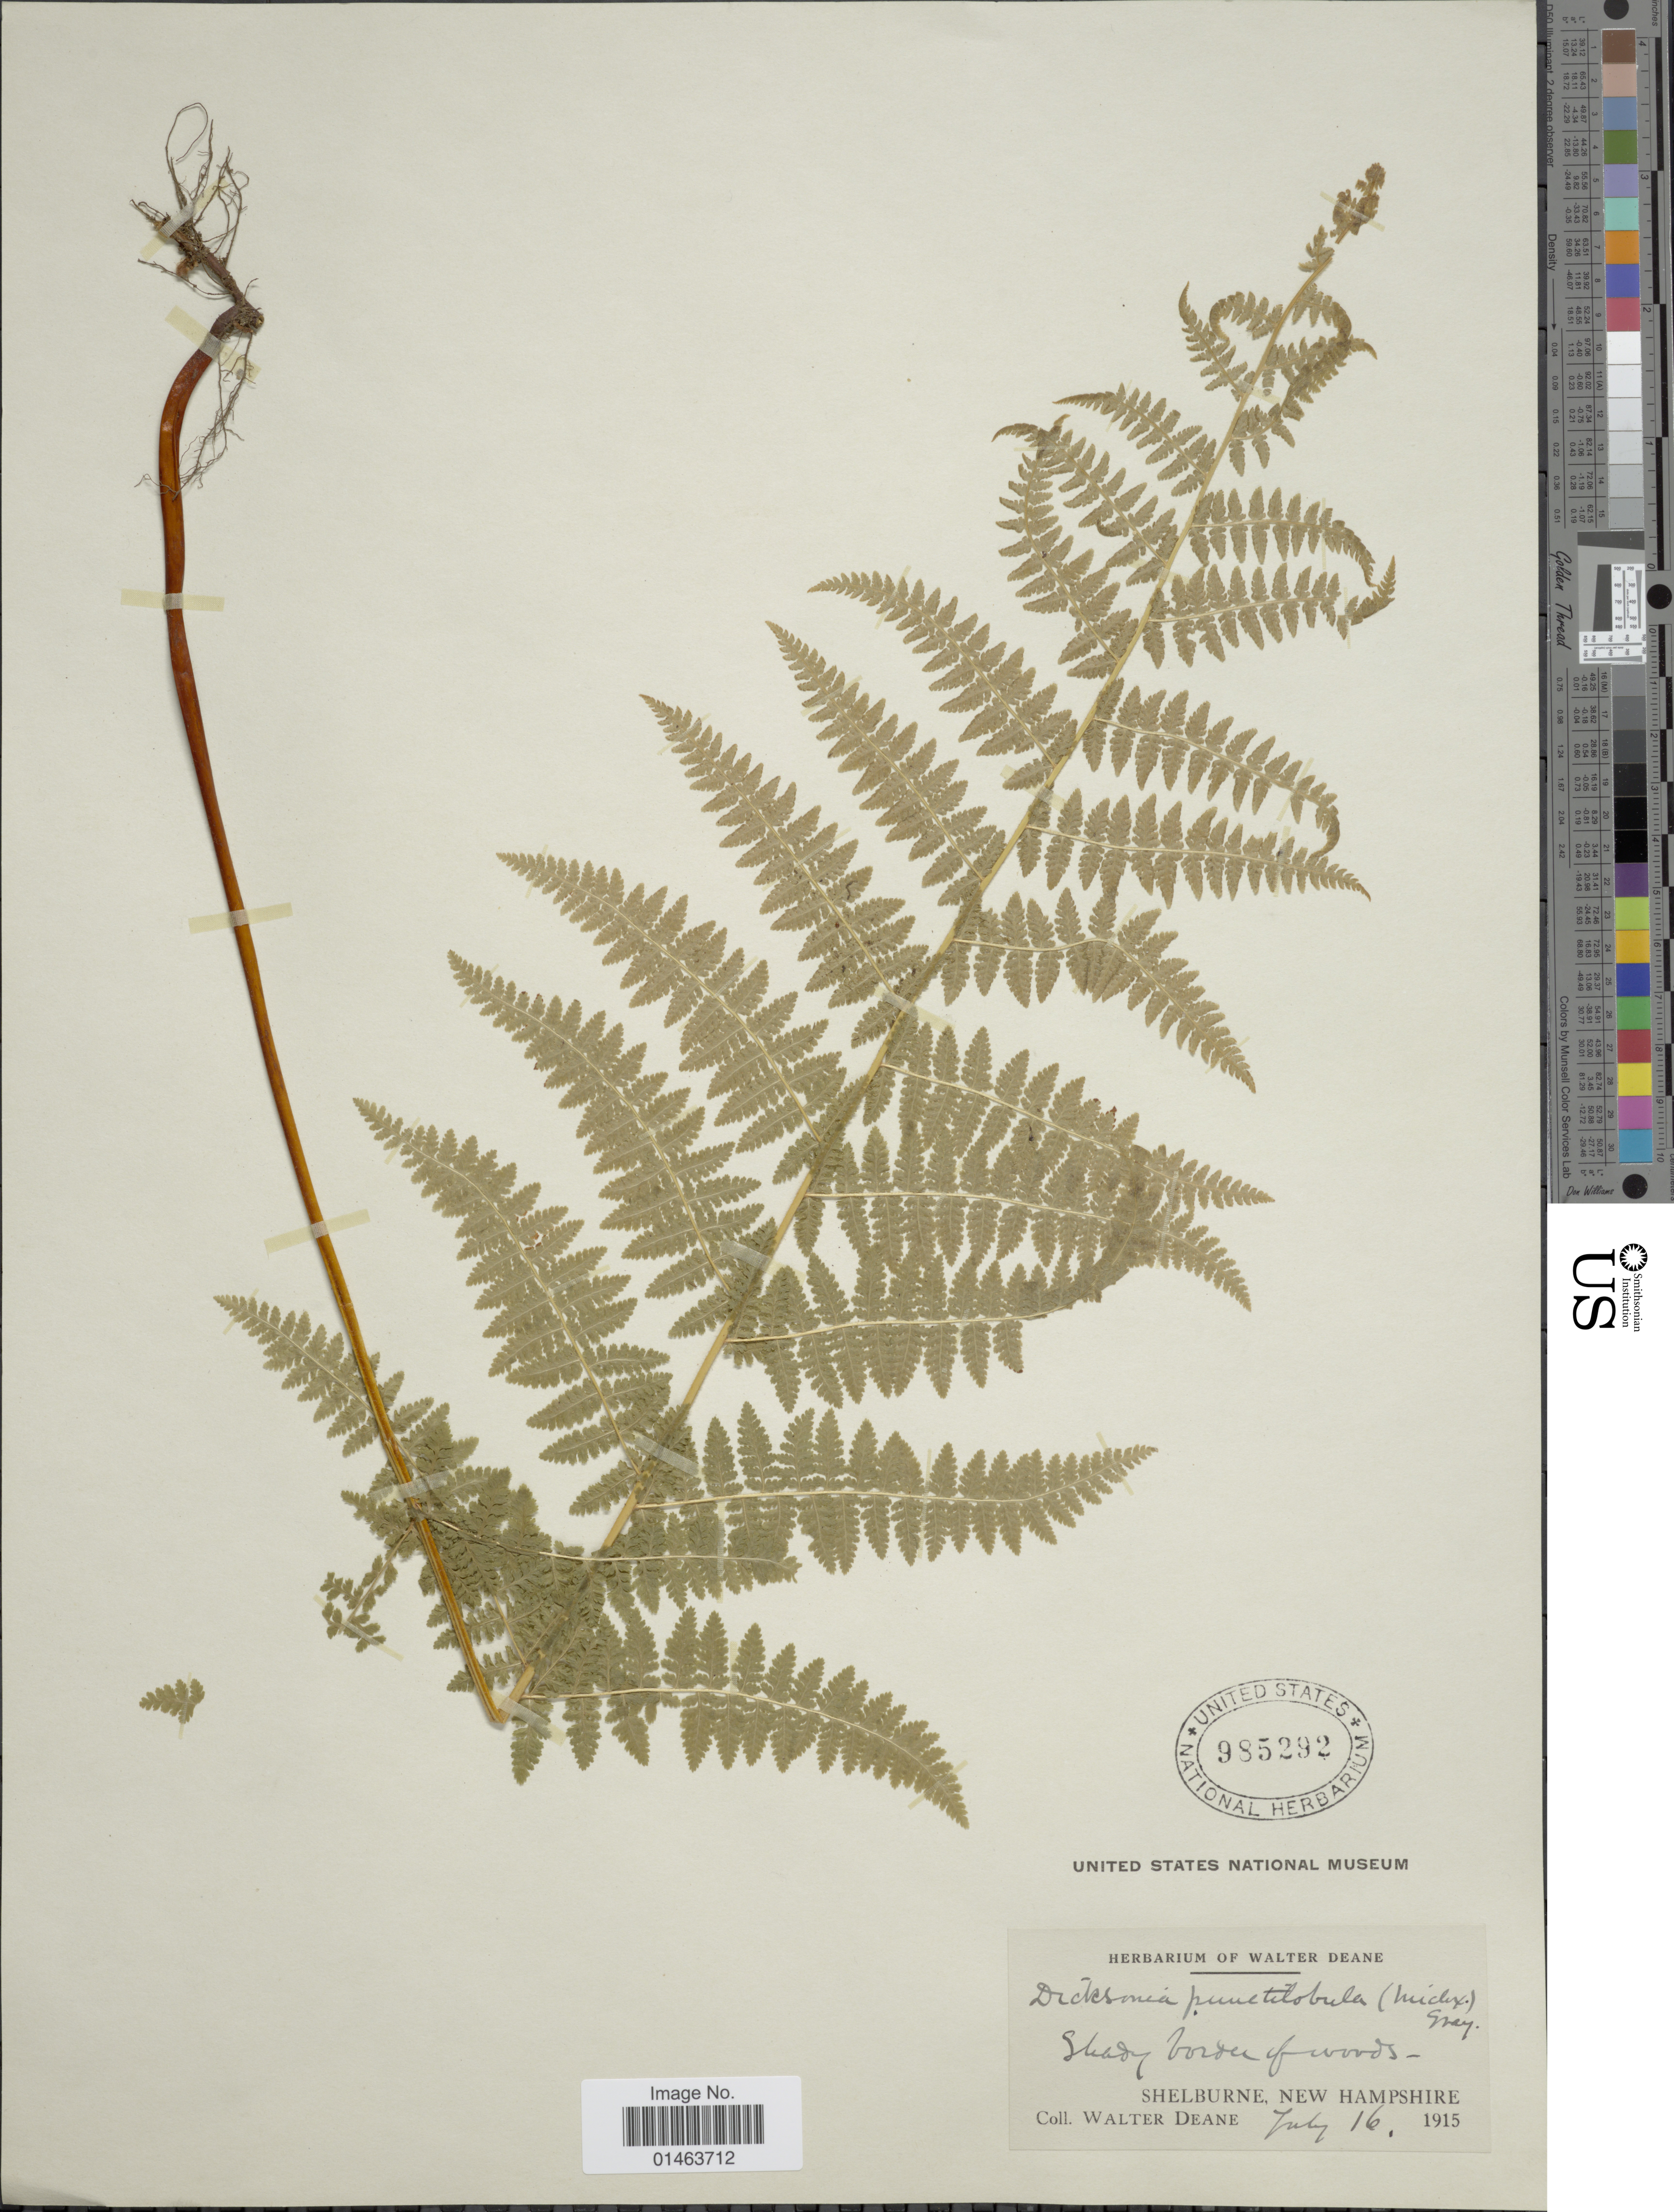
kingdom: Plantae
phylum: Tracheophyta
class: Polypodiopsida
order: Polypodiales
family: Dennstaedtiaceae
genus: Dennstaedtia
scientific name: Dennstaedtia punctilobula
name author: (Michx.) T. Moore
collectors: W. Deane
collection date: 1915-07-16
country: United States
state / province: New Hampshire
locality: Shelburne, New Hampshire.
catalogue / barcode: US 985292